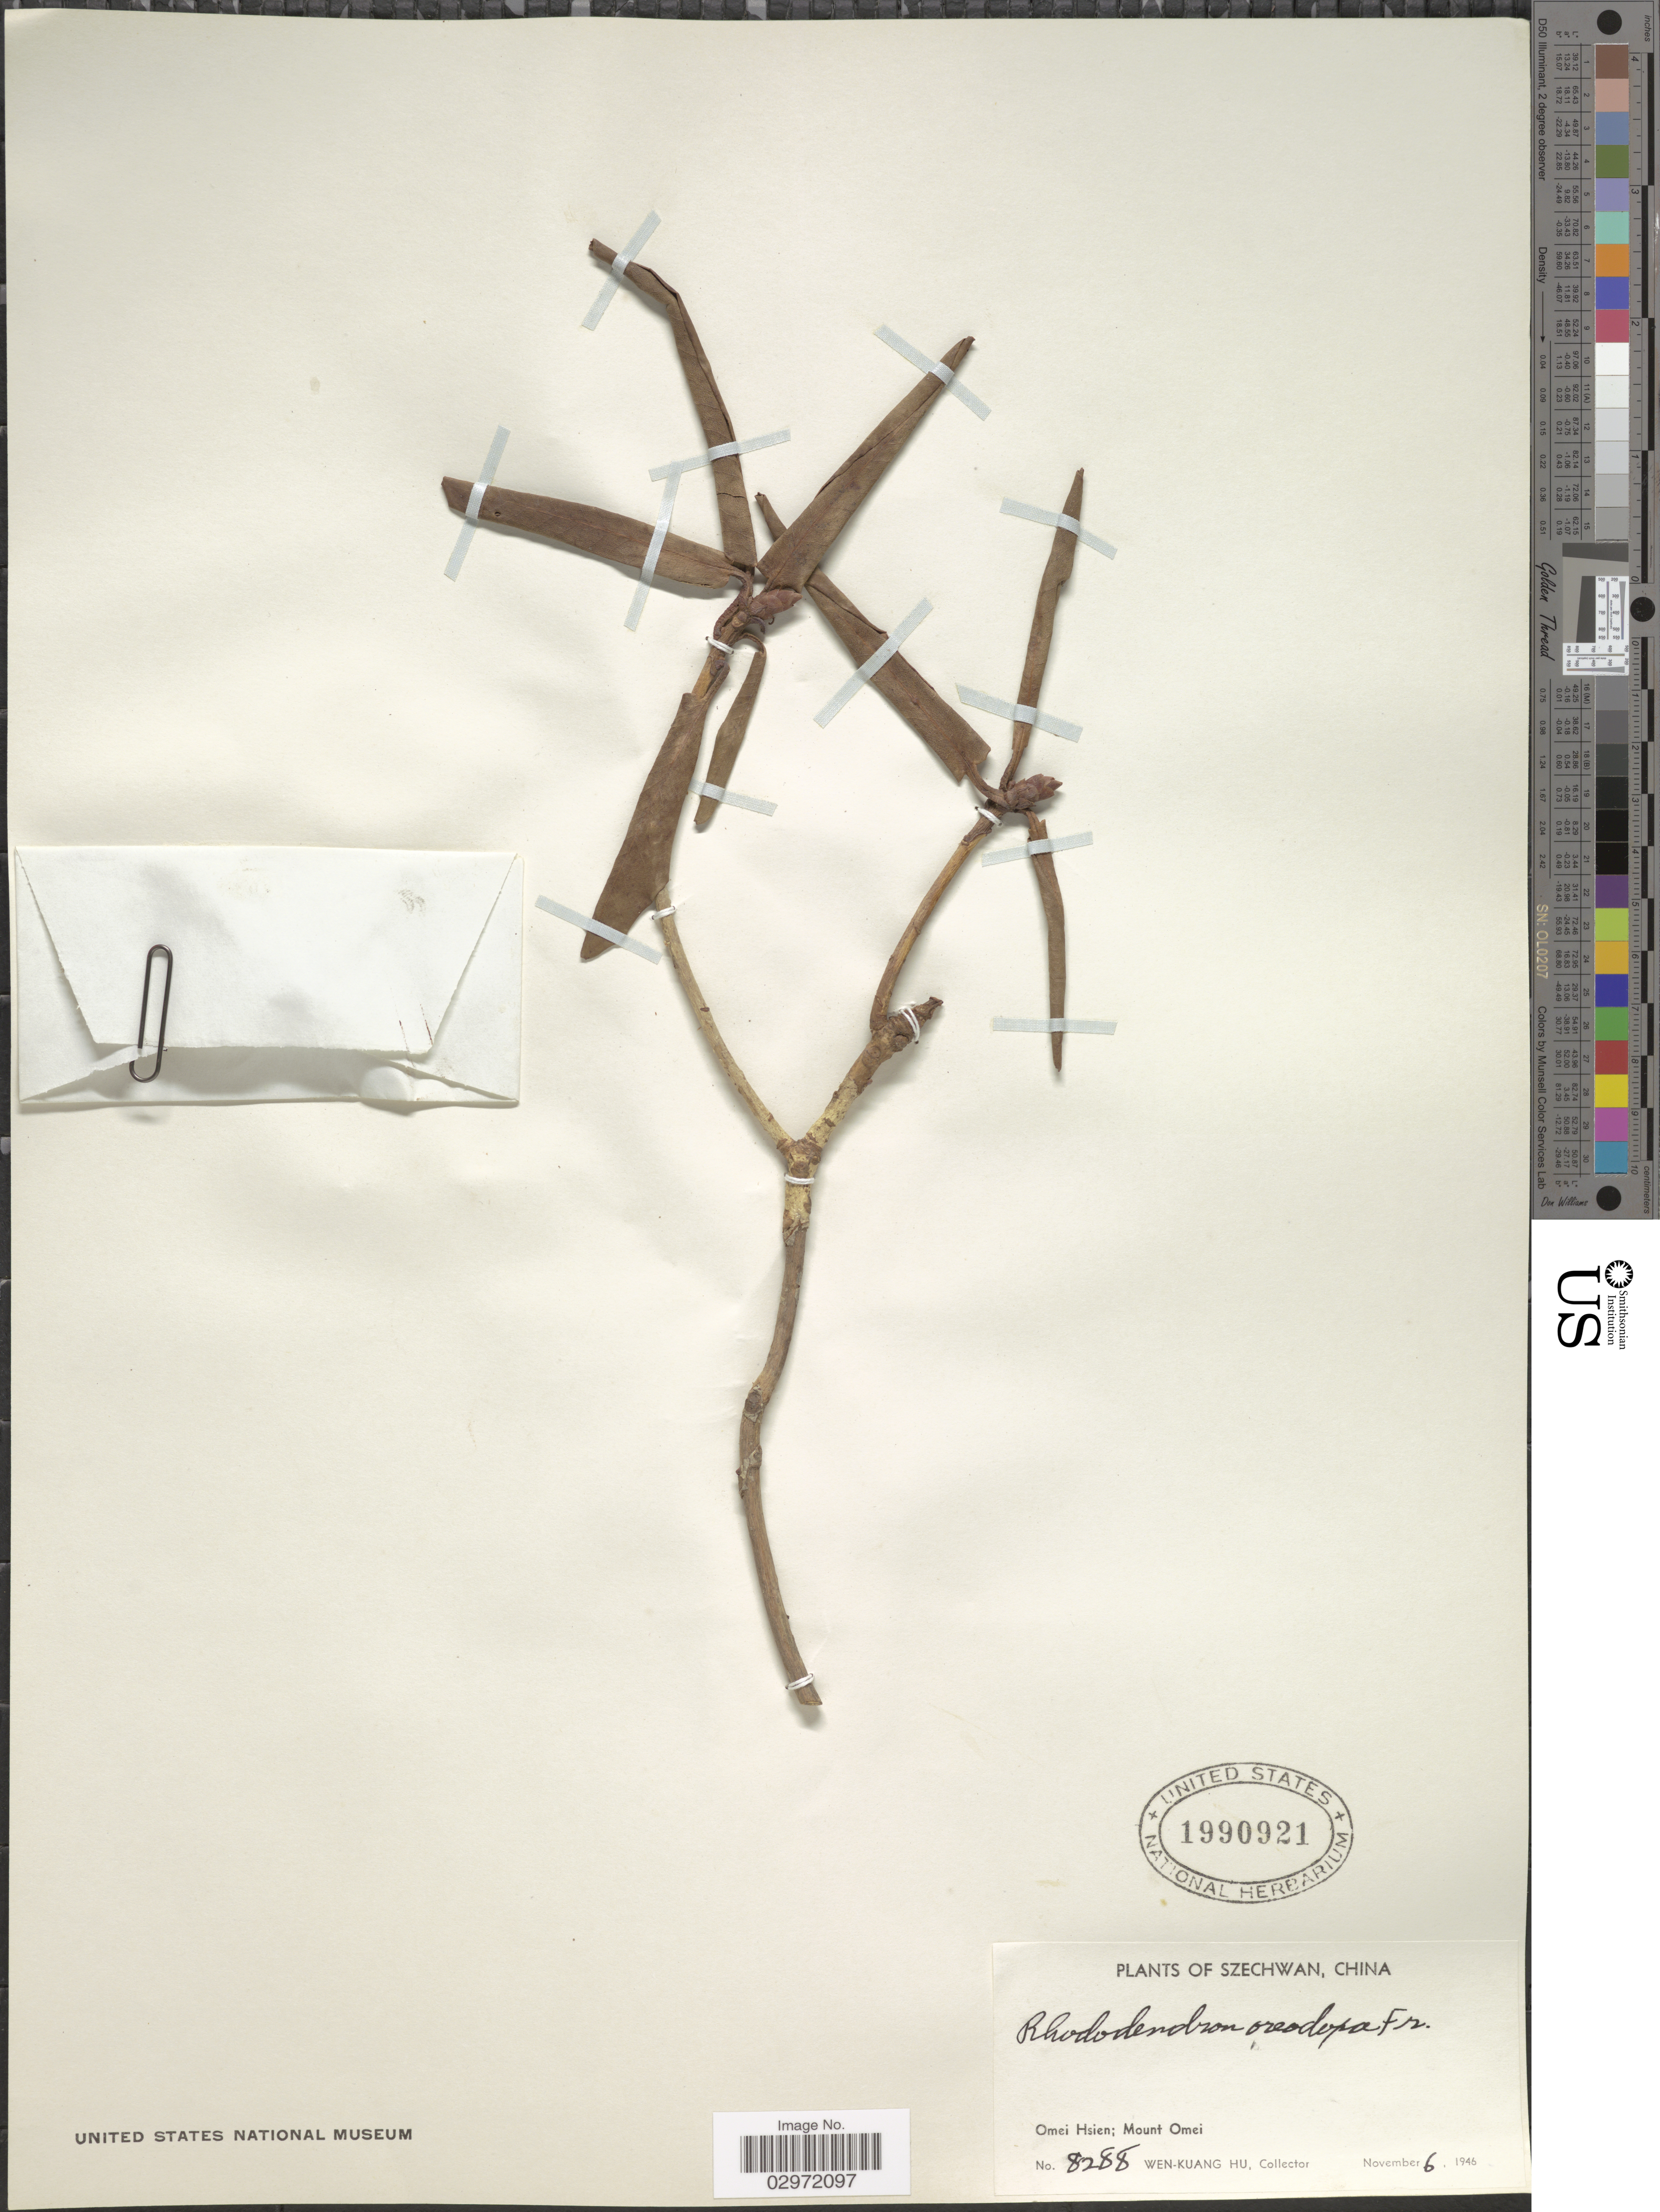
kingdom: Plantae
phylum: Tracheophyta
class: Magnoliopsida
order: Ericales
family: Ericaceae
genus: Rhododendron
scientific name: Rhododendron oreodoxa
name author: Franch.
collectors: W. K. Hu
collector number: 8288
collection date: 1946-11-06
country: China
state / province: Sichuan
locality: Szechwan. Omei Hsien; Mount Omei.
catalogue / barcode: US 1990921